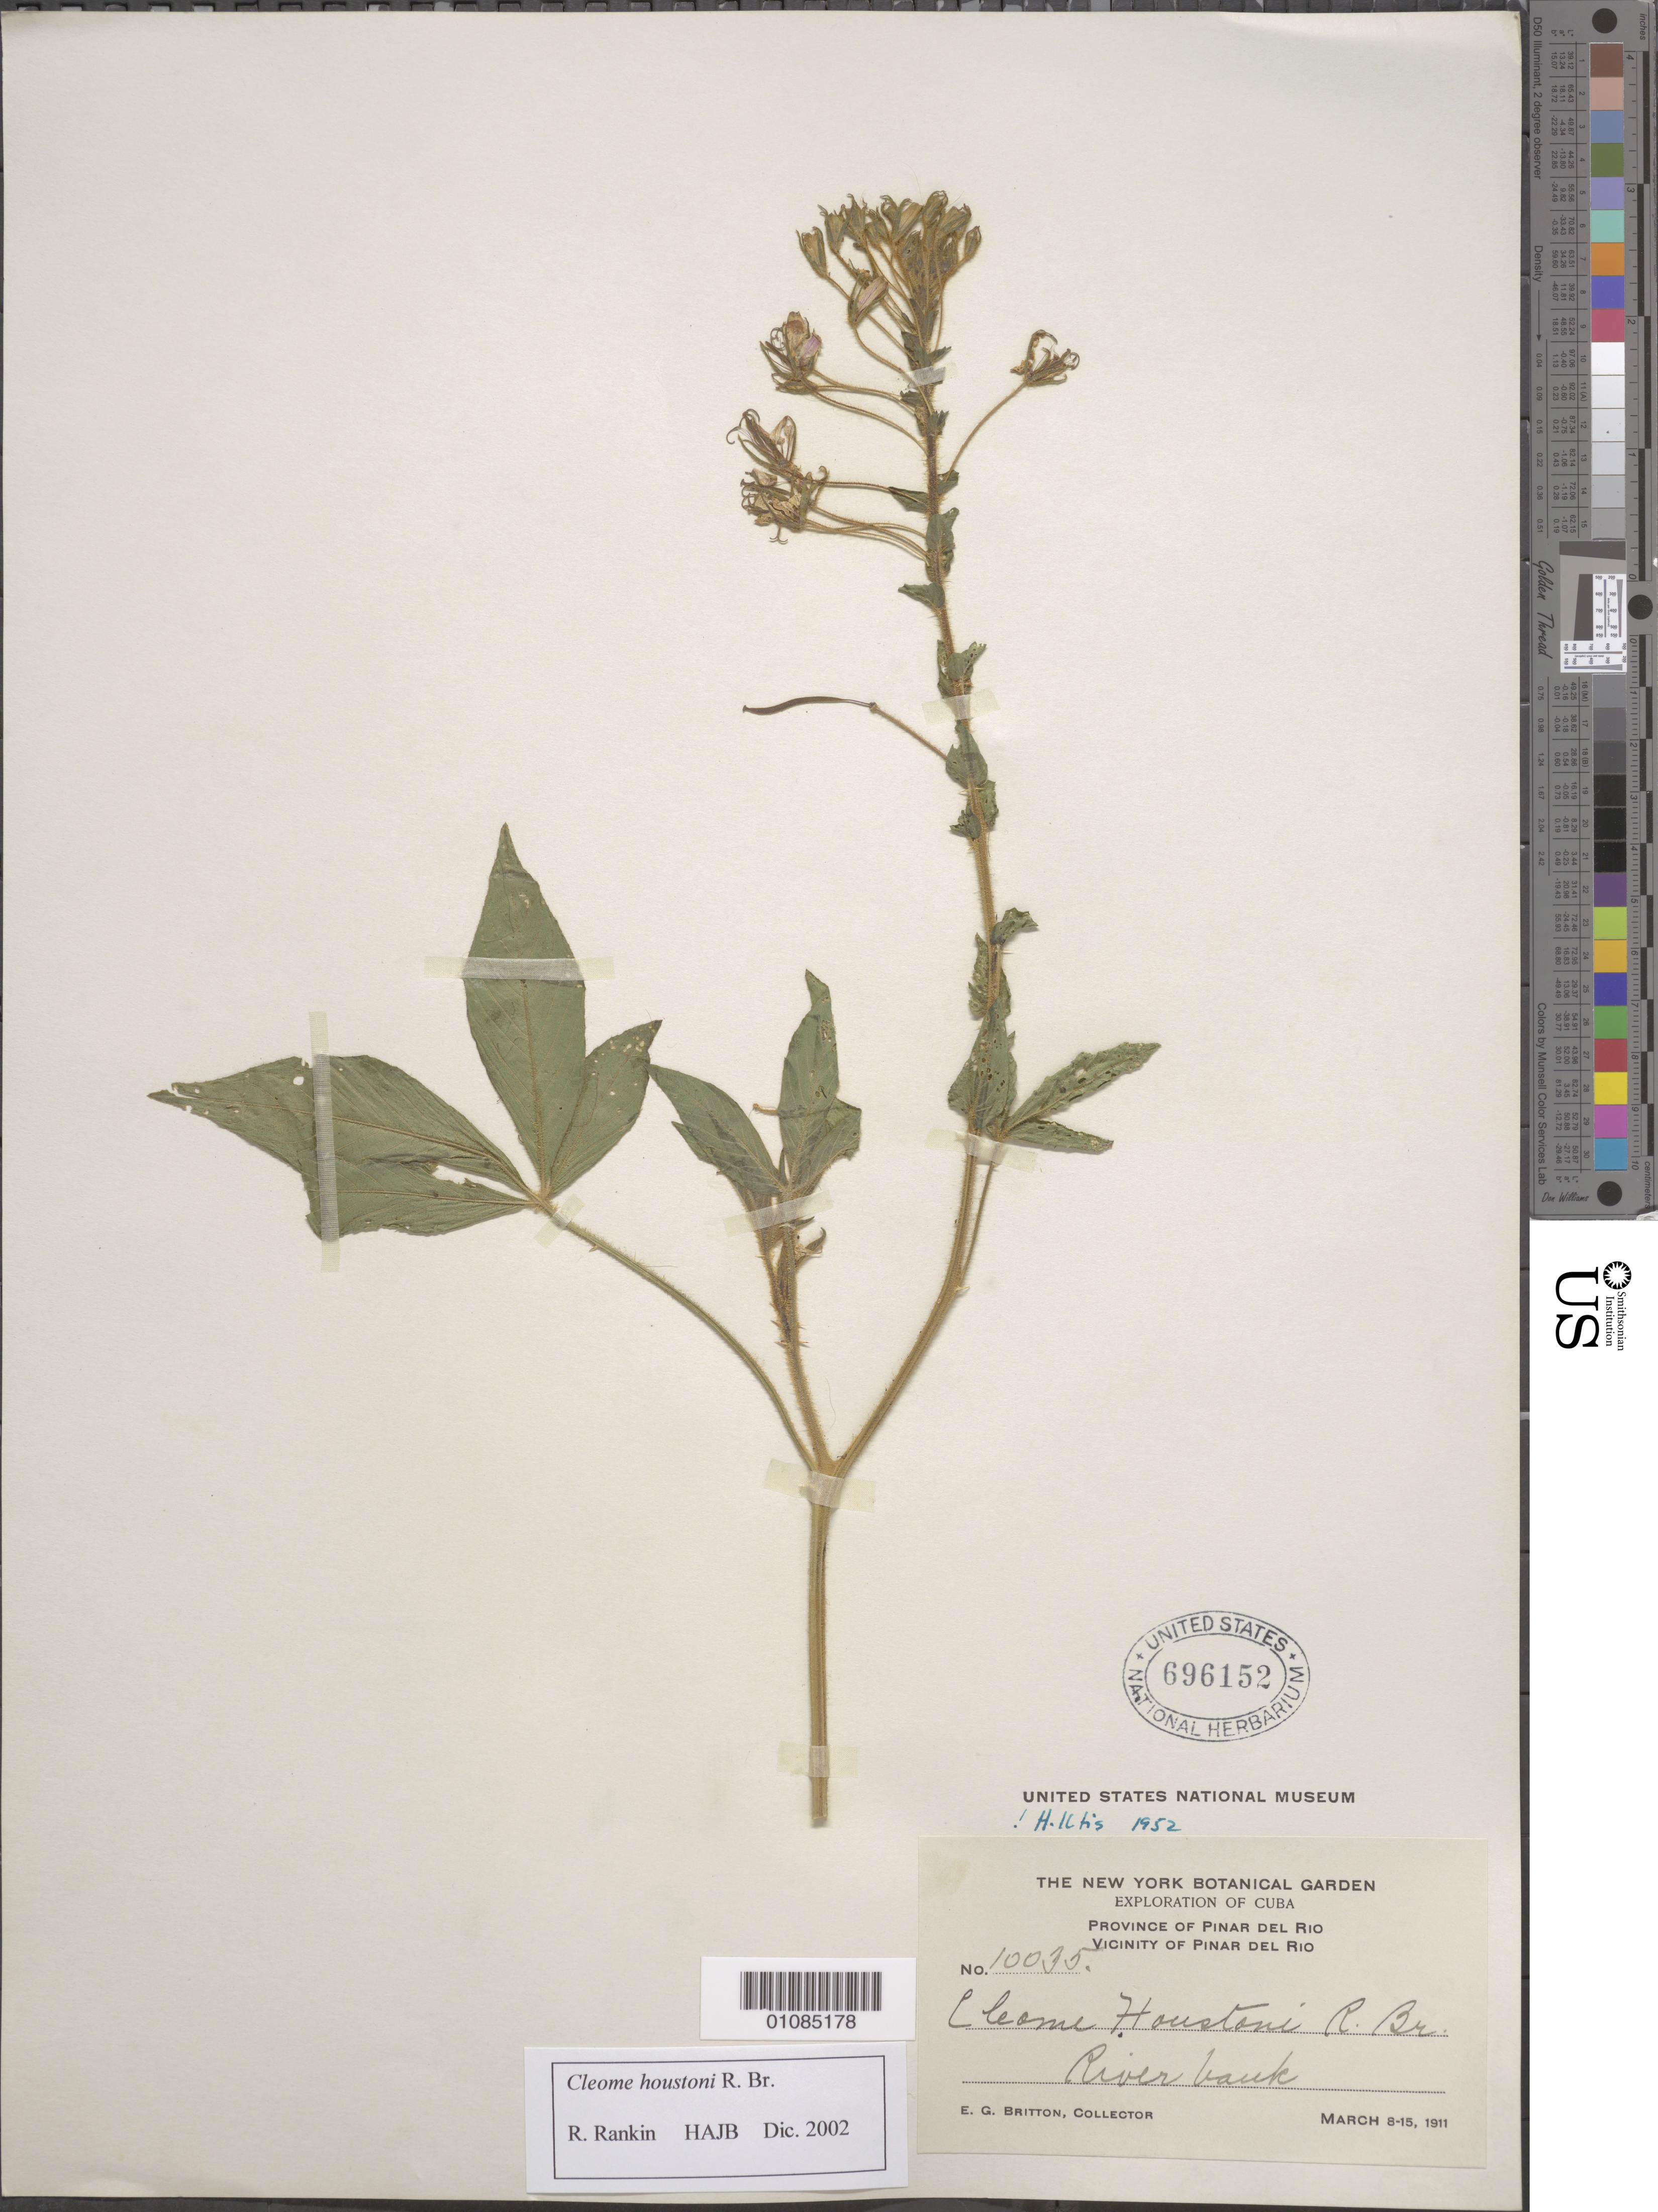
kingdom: Plantae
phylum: Tracheophyta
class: Magnoliopsida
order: Brassicales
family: Cleomaceae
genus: Tarenaya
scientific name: Tarenaya houstonii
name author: (R. Br.) Soares Neto & Roalson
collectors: E. G. Britton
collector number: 10035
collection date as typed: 08 Mar 1911 to 15 Mar 1911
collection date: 1911-03-08/1911-03-15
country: Cuba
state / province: Pinar del Rio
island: Cuba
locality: Vicinity of Pinar del Rio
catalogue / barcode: US 696152